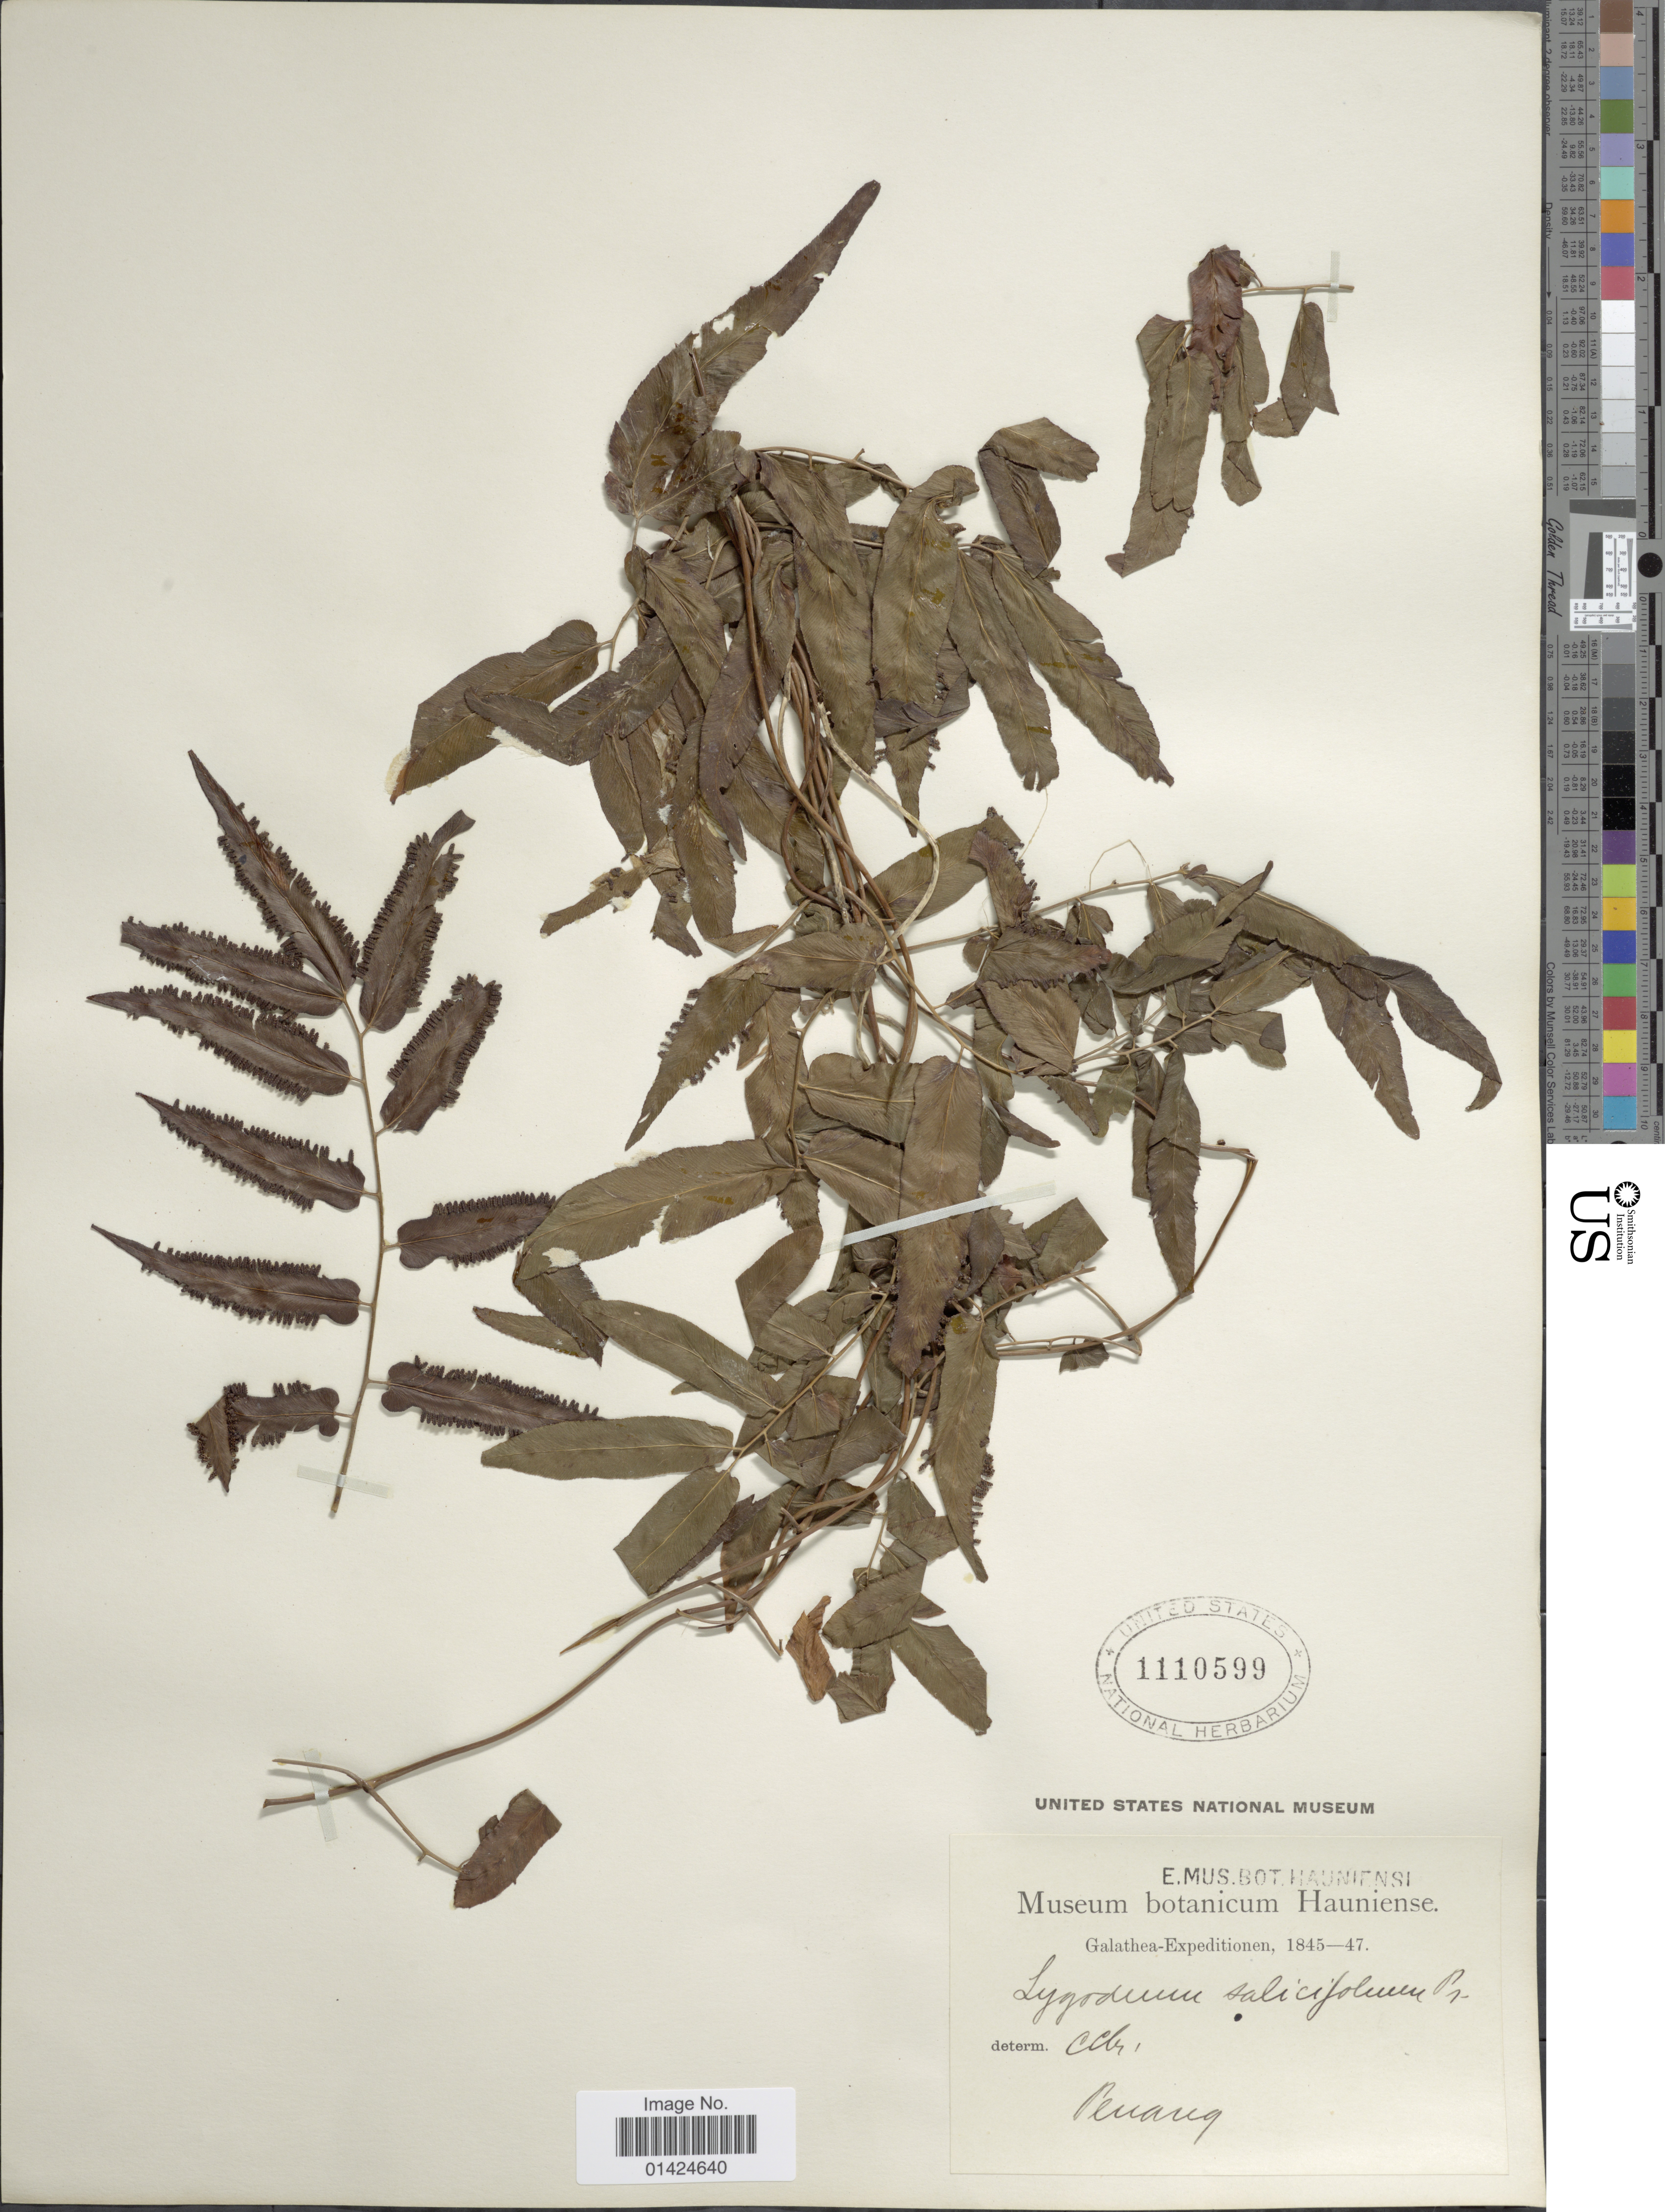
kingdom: Plantae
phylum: Tracheophyta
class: Polypodiopsida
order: Schizaeales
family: Lygodiaceae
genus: Lygodium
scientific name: Lygodium sailcifolium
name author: C. Presl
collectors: Galathea Expedition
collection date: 1845/1847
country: Malaysia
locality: Penang.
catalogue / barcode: US 1110599